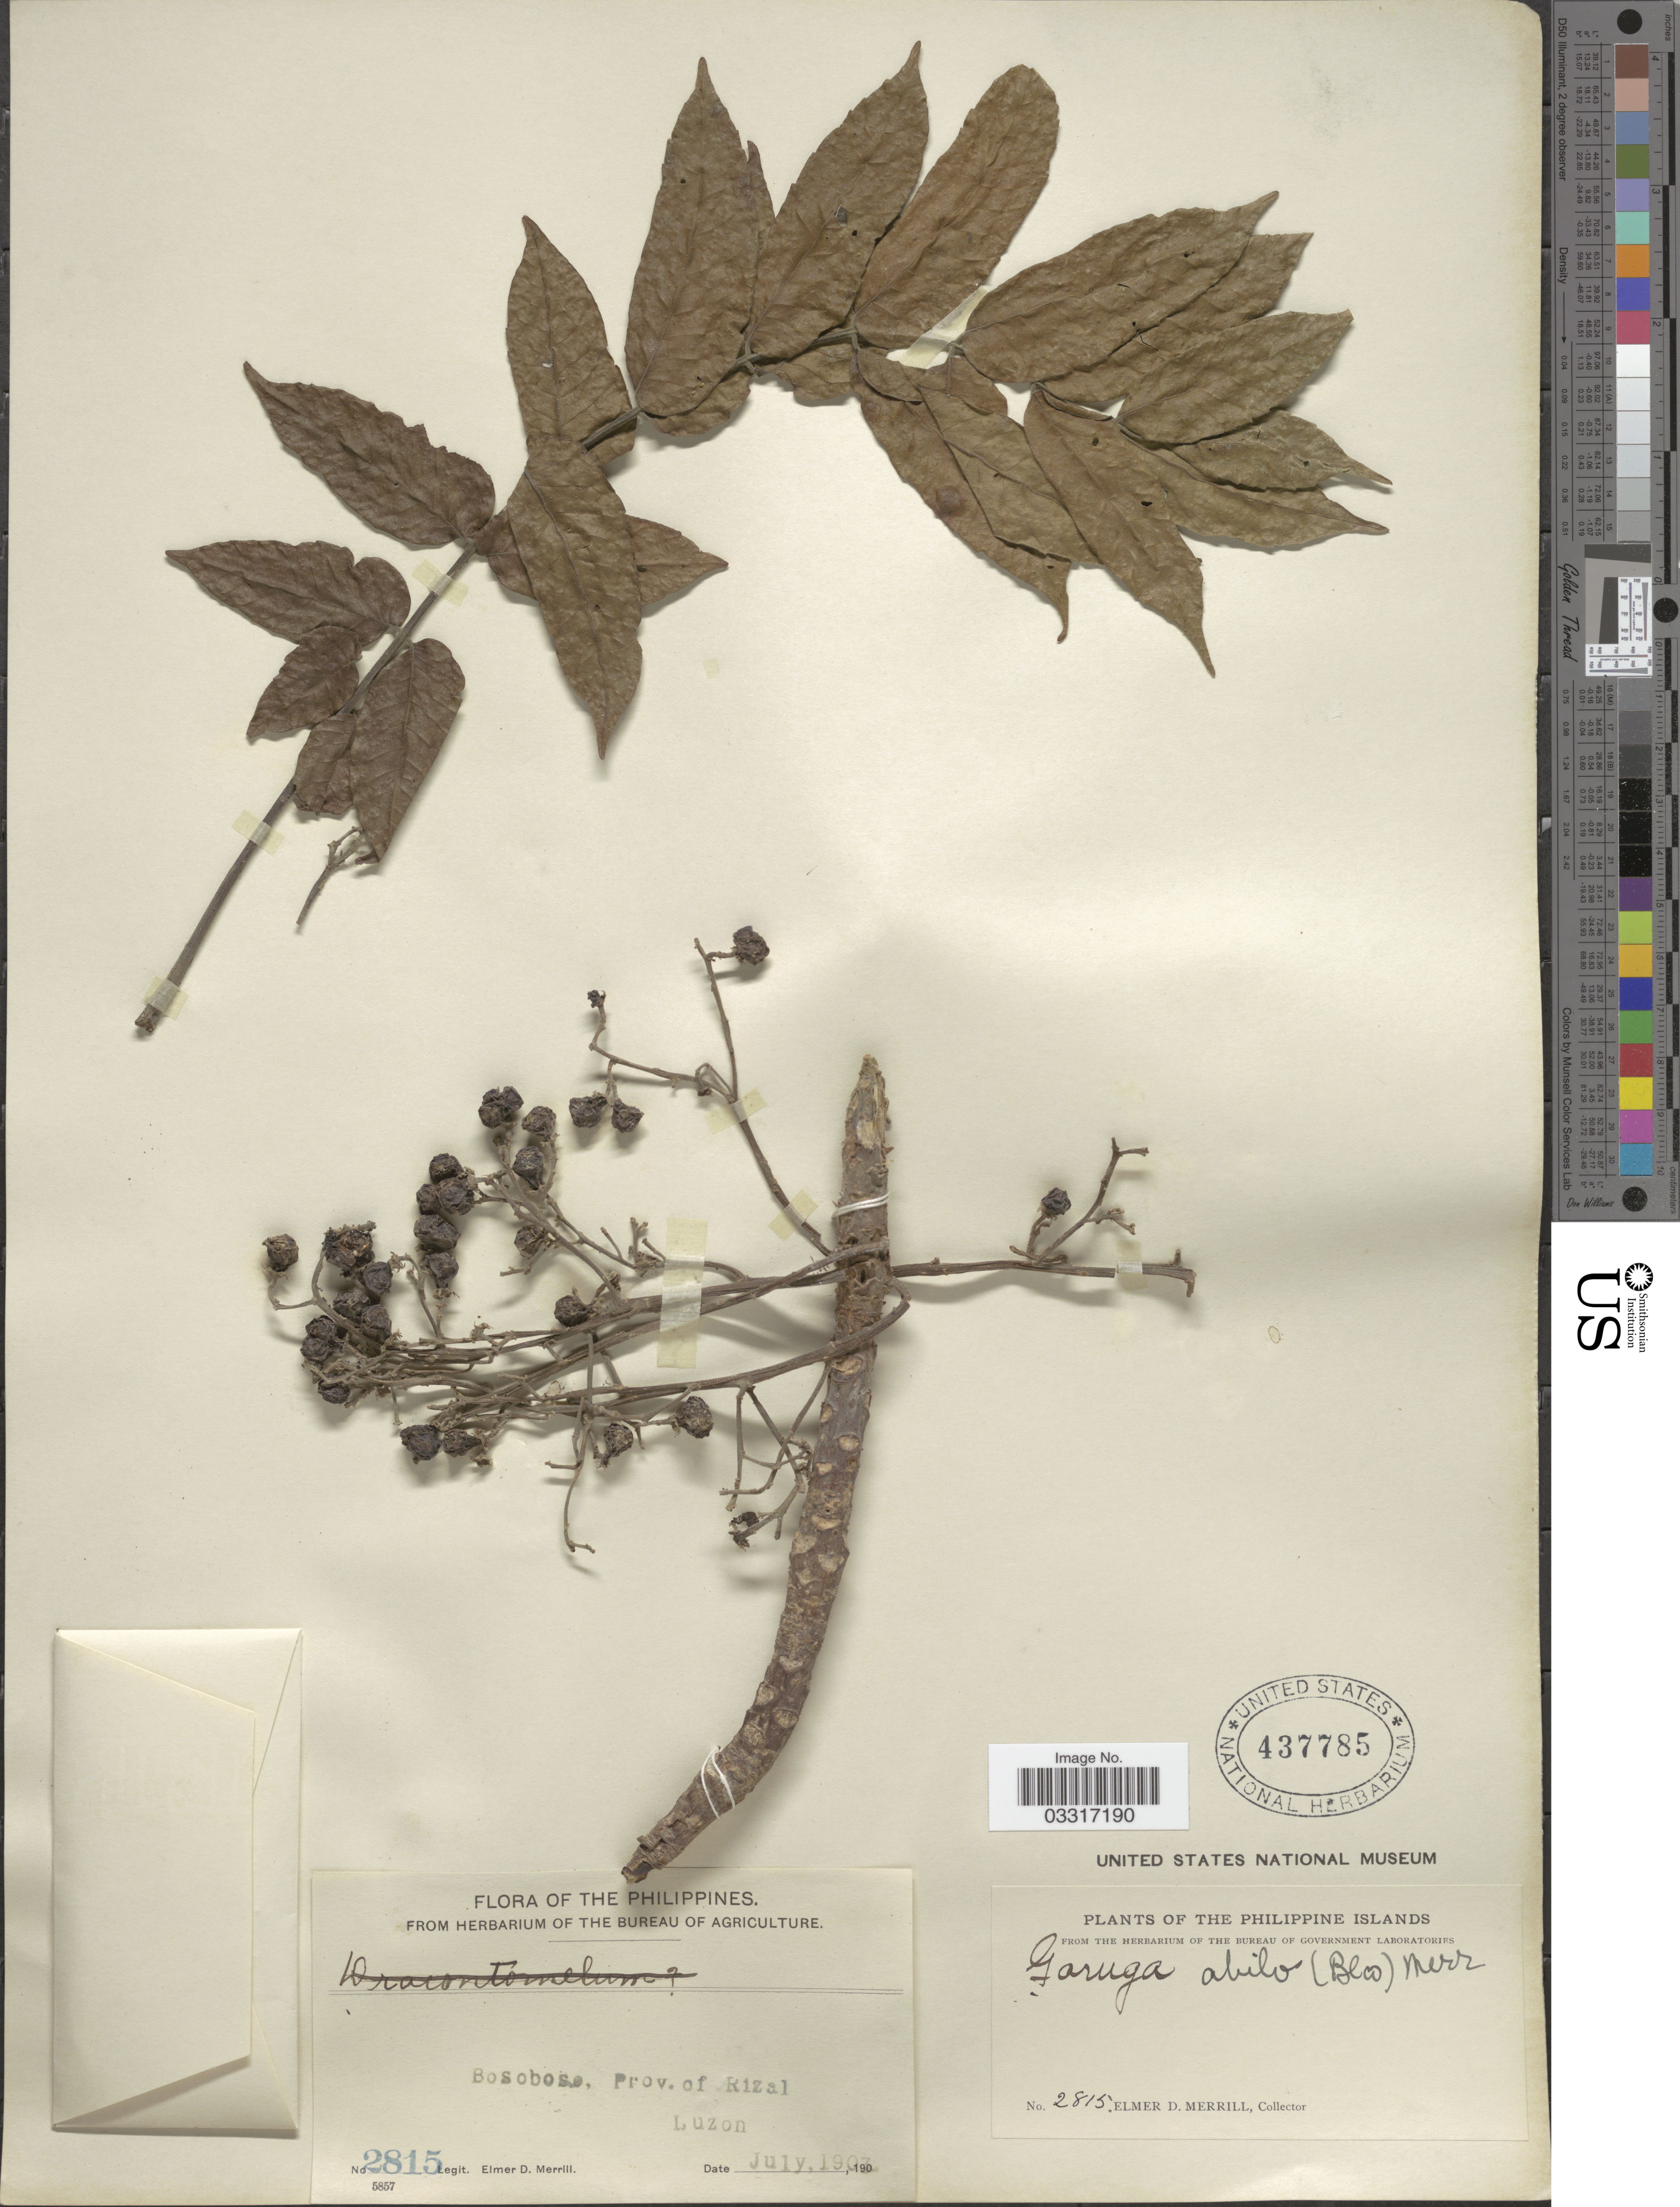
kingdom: Plantae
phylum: Tracheophyta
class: Magnoliopsida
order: Sapindales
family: Burseraceae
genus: Garuga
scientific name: Garuga floribunda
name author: Decne.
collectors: E. D. Merrill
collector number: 2815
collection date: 1903-07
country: Philippines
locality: The Philippine Islands. Bosobose, Prov. of Rizal Luzon.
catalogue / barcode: US 437785